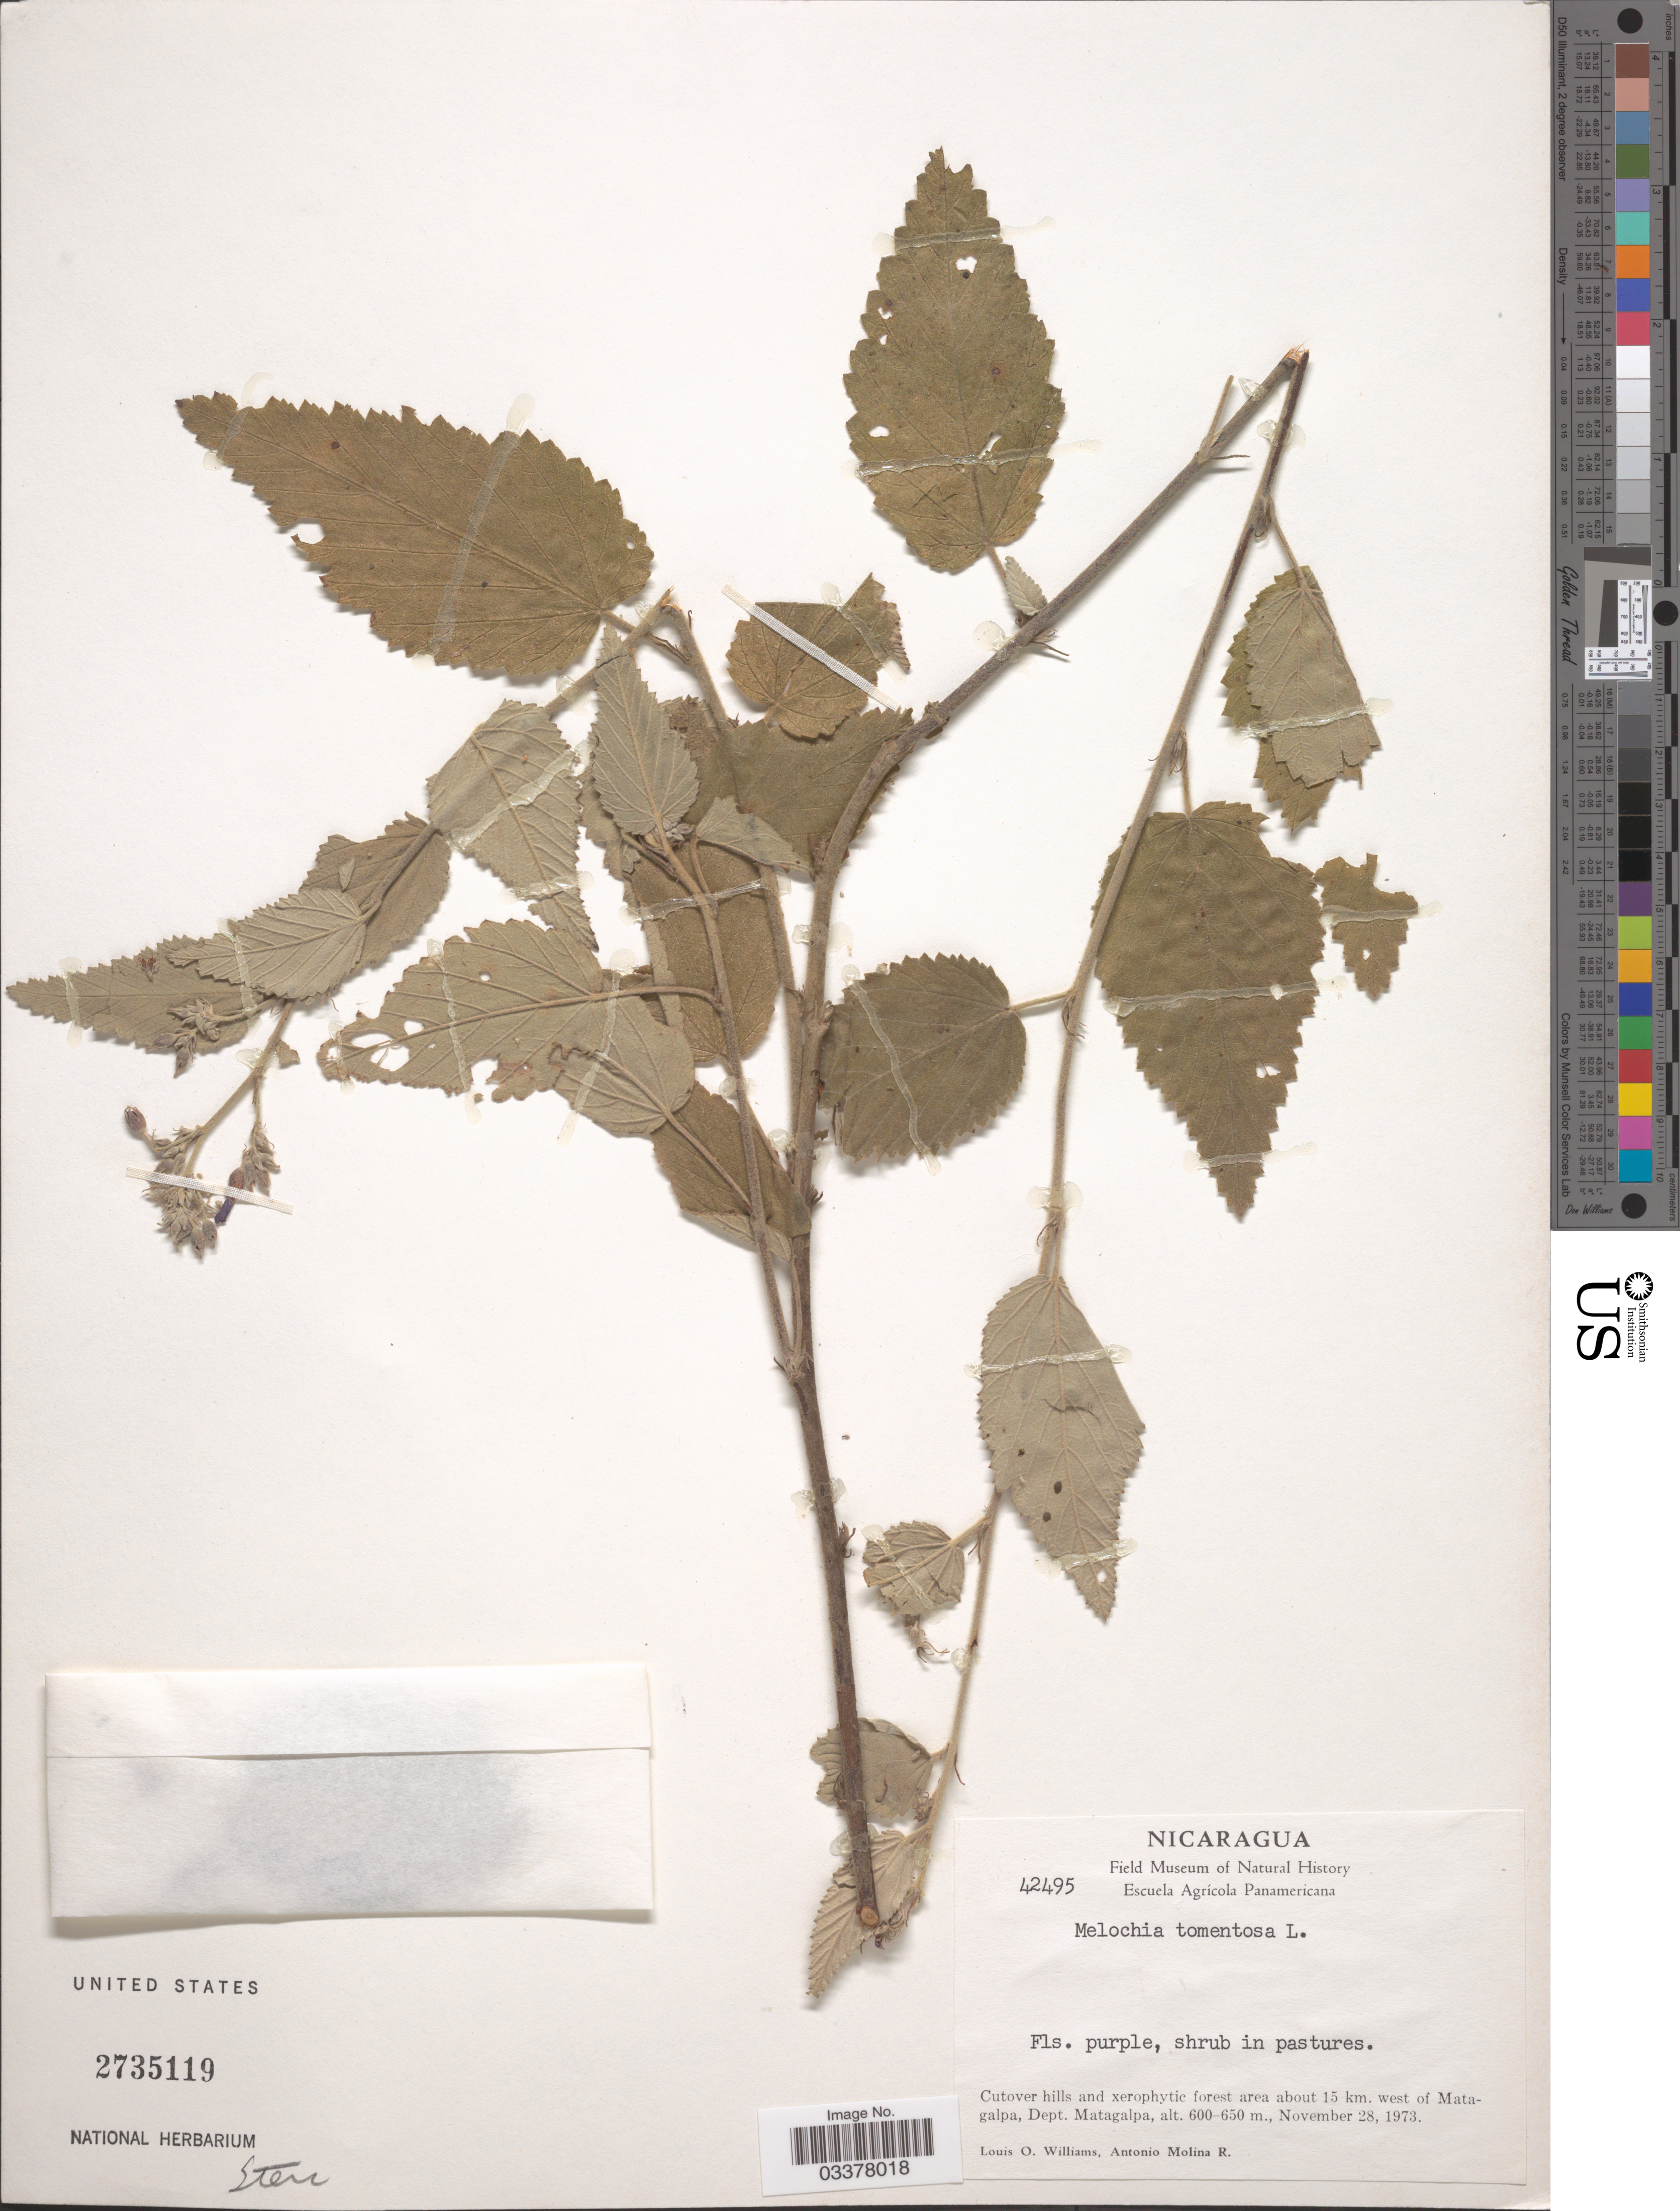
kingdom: Plantae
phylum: Tracheophyta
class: Magnoliopsida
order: Malvales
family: Malvaceae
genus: Melochia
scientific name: Melochia tomentosa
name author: L.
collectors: L. O. Williams & A. Molina R.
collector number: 42495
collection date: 1973-11-28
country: Nicaragua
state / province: Matagalpa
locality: Cutover hills and xerophytic forest area about 15 km. west of Matagalpa, Dept. Matagalpa.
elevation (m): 600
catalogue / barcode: US 2735119